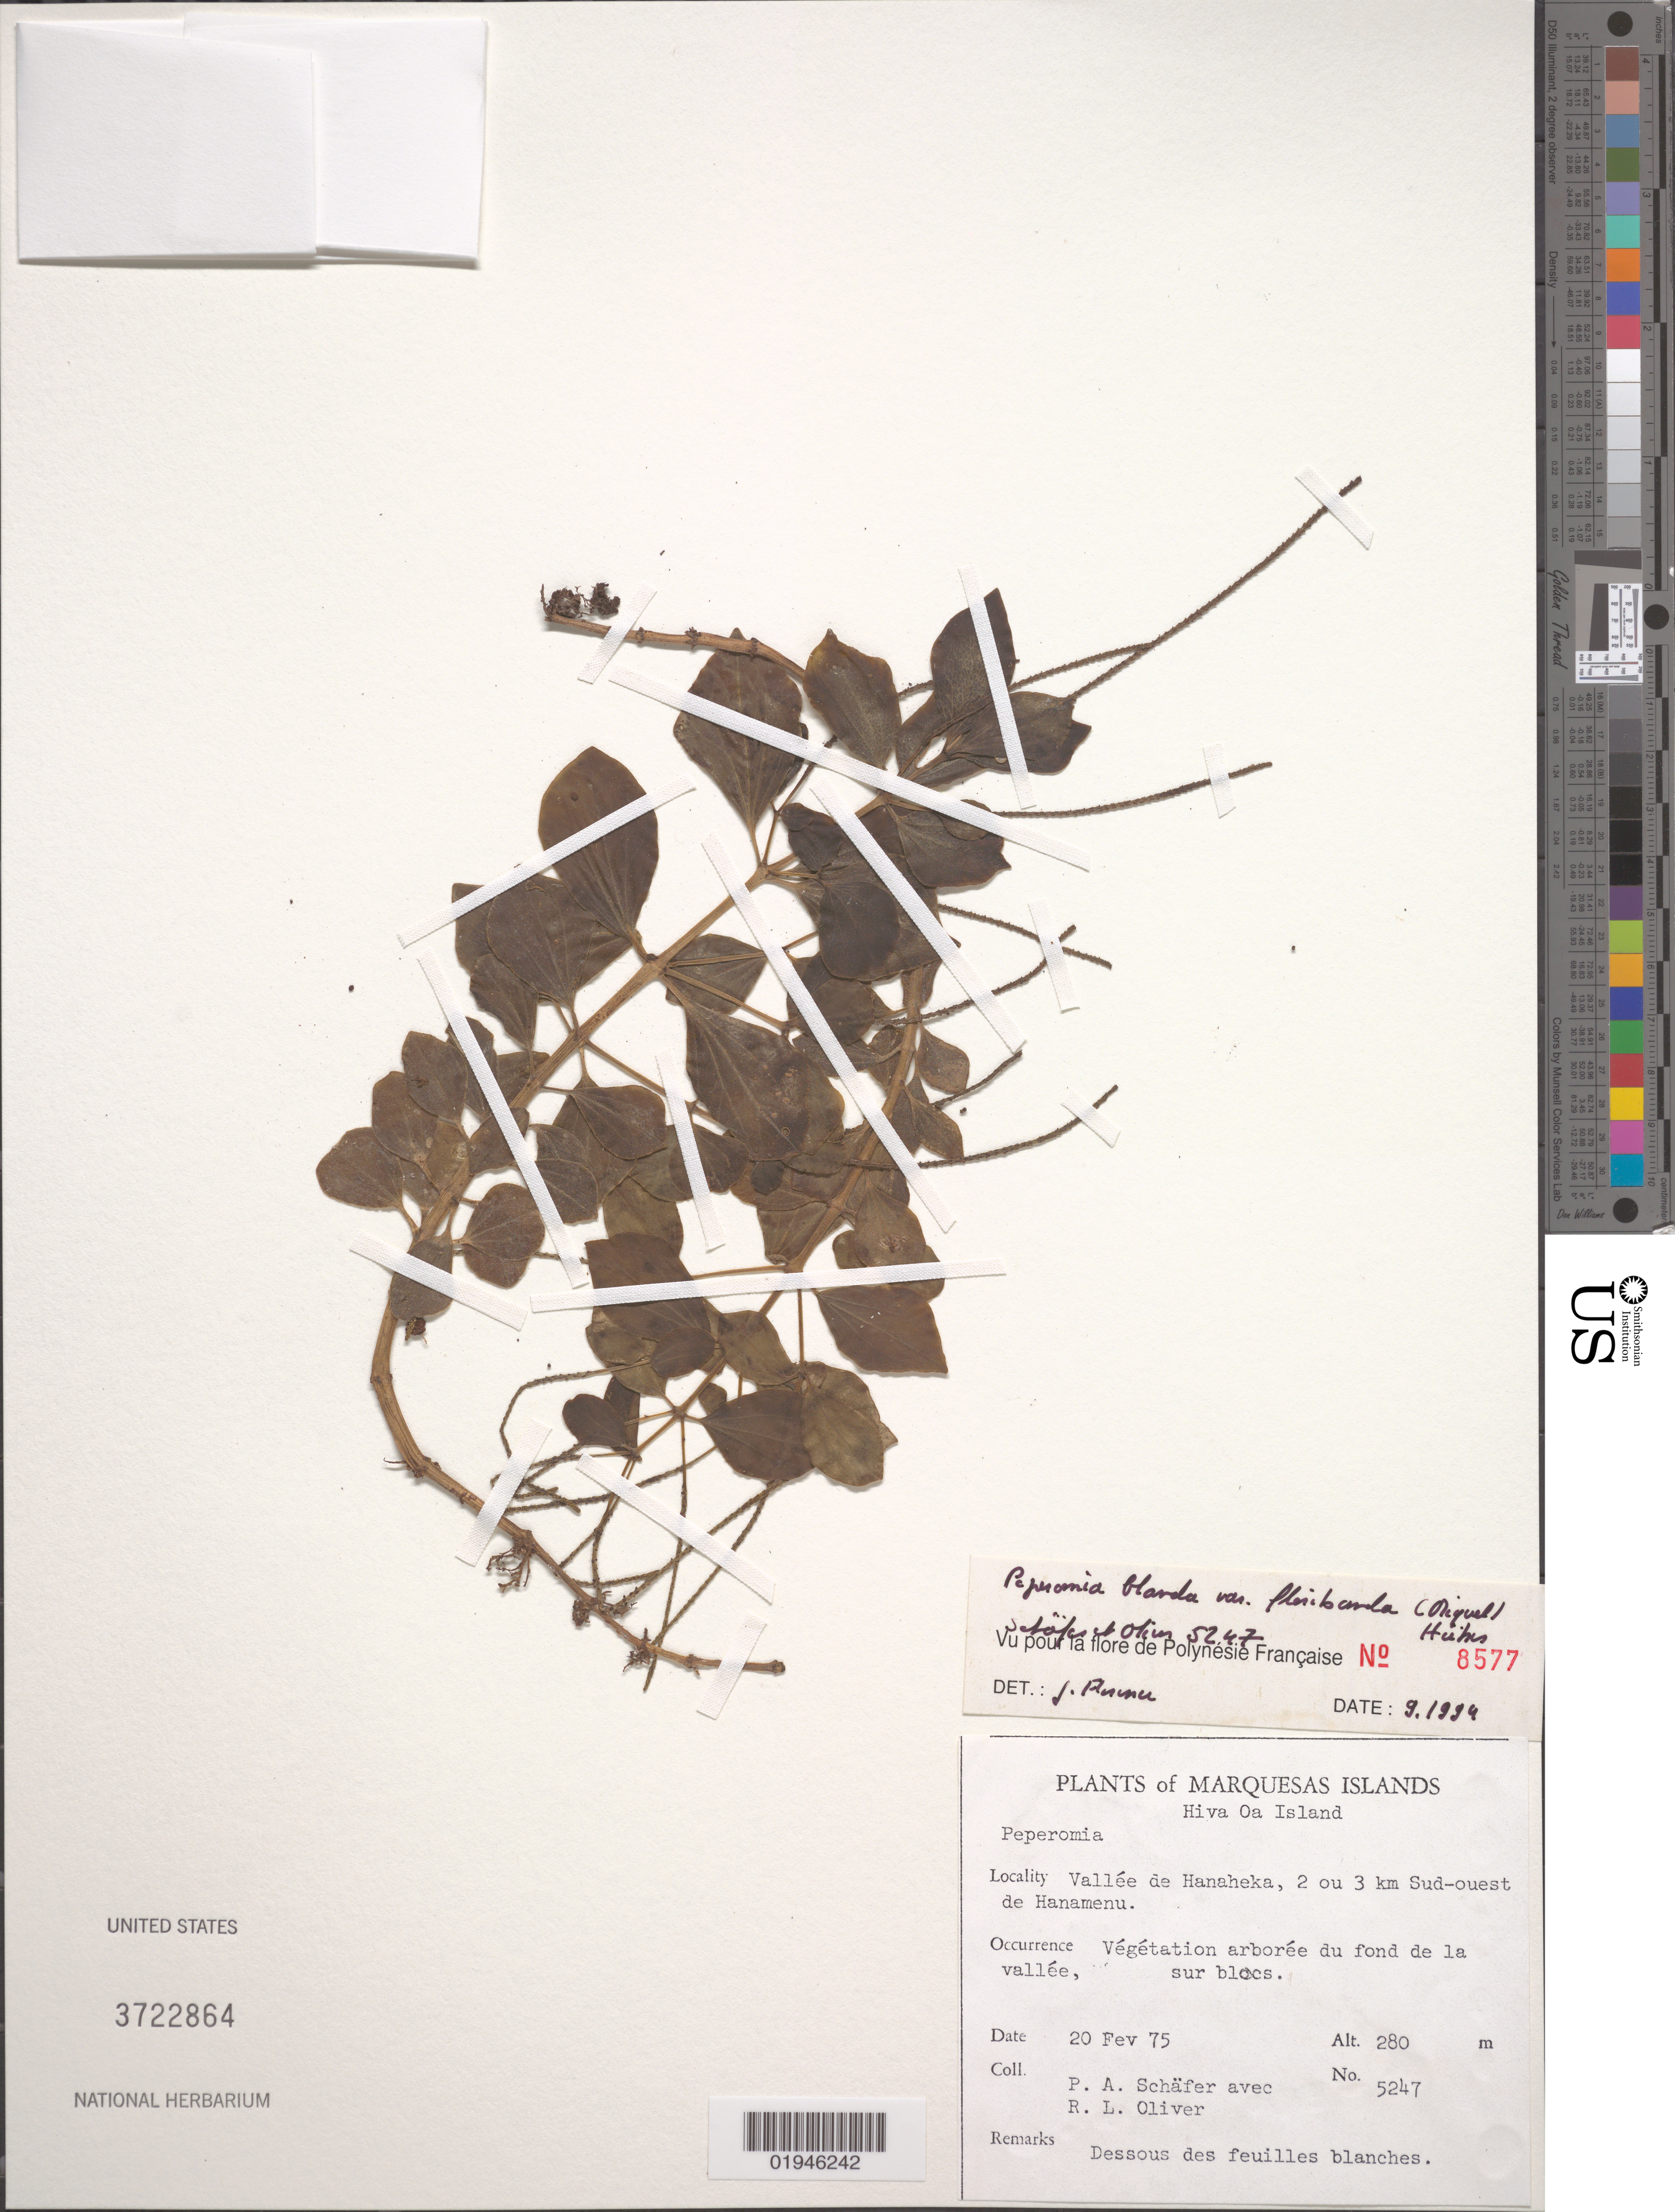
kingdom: Plantae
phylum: Tracheophyta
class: Magnoliopsida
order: Piperales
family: Piperaceae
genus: Peperomia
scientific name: Peperomia leptostachya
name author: Hook. & Arn.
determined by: Wagner, W. L., (BOT), Smithsonian Institution - National Museum of Natural History (UNITED STATES)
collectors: P. A. Schäfer & R. L. Oliver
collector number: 5247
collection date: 1975-02-20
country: French Polynesia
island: Hiva Oa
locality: Vallée de Hanaheka, 2 ou 3 km SW de Hanamenu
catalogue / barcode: US 3722864